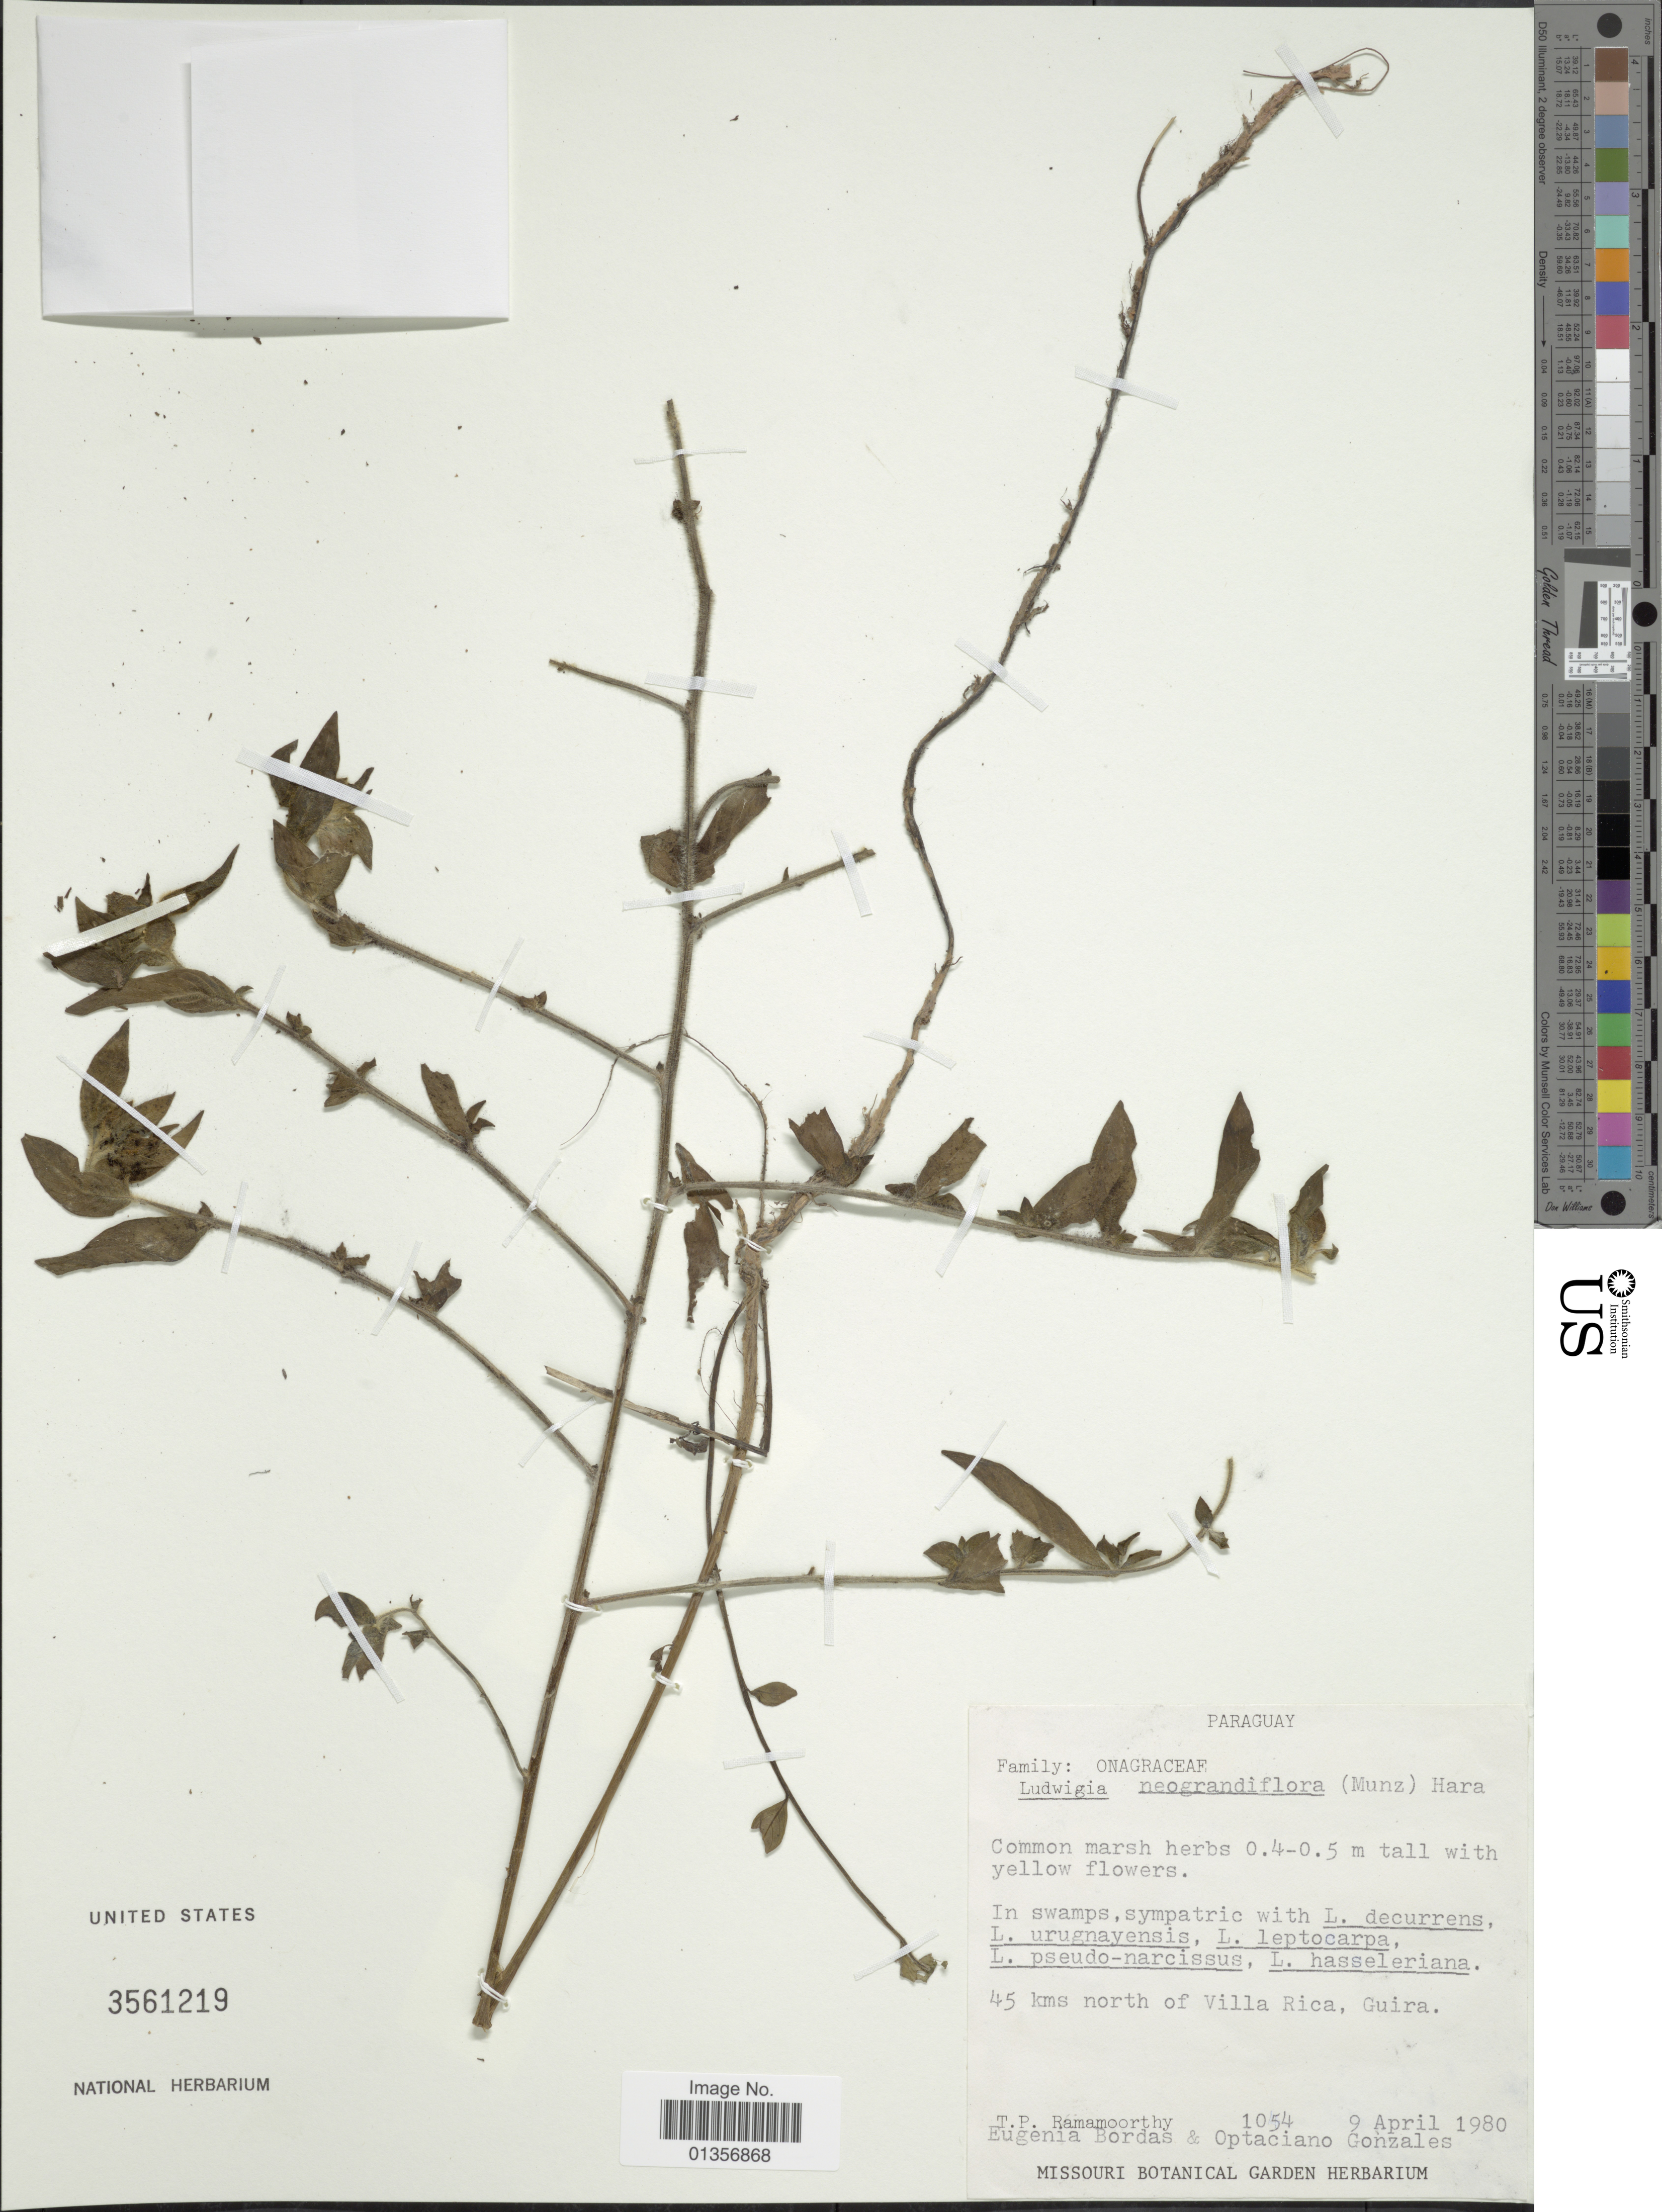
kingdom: Plantae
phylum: Tracheophyta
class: Magnoliopsida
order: Myrtales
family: Onagraceae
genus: Ludwigia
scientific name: Ludwigia neograndiflora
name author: (Munz) H. Hara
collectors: T. P. Ramamoorthy, E. Bordas & O. Gonzáles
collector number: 1054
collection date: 1980-04-09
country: Paraguay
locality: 45 kms north of Villa Rica, Guira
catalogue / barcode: US 3561219